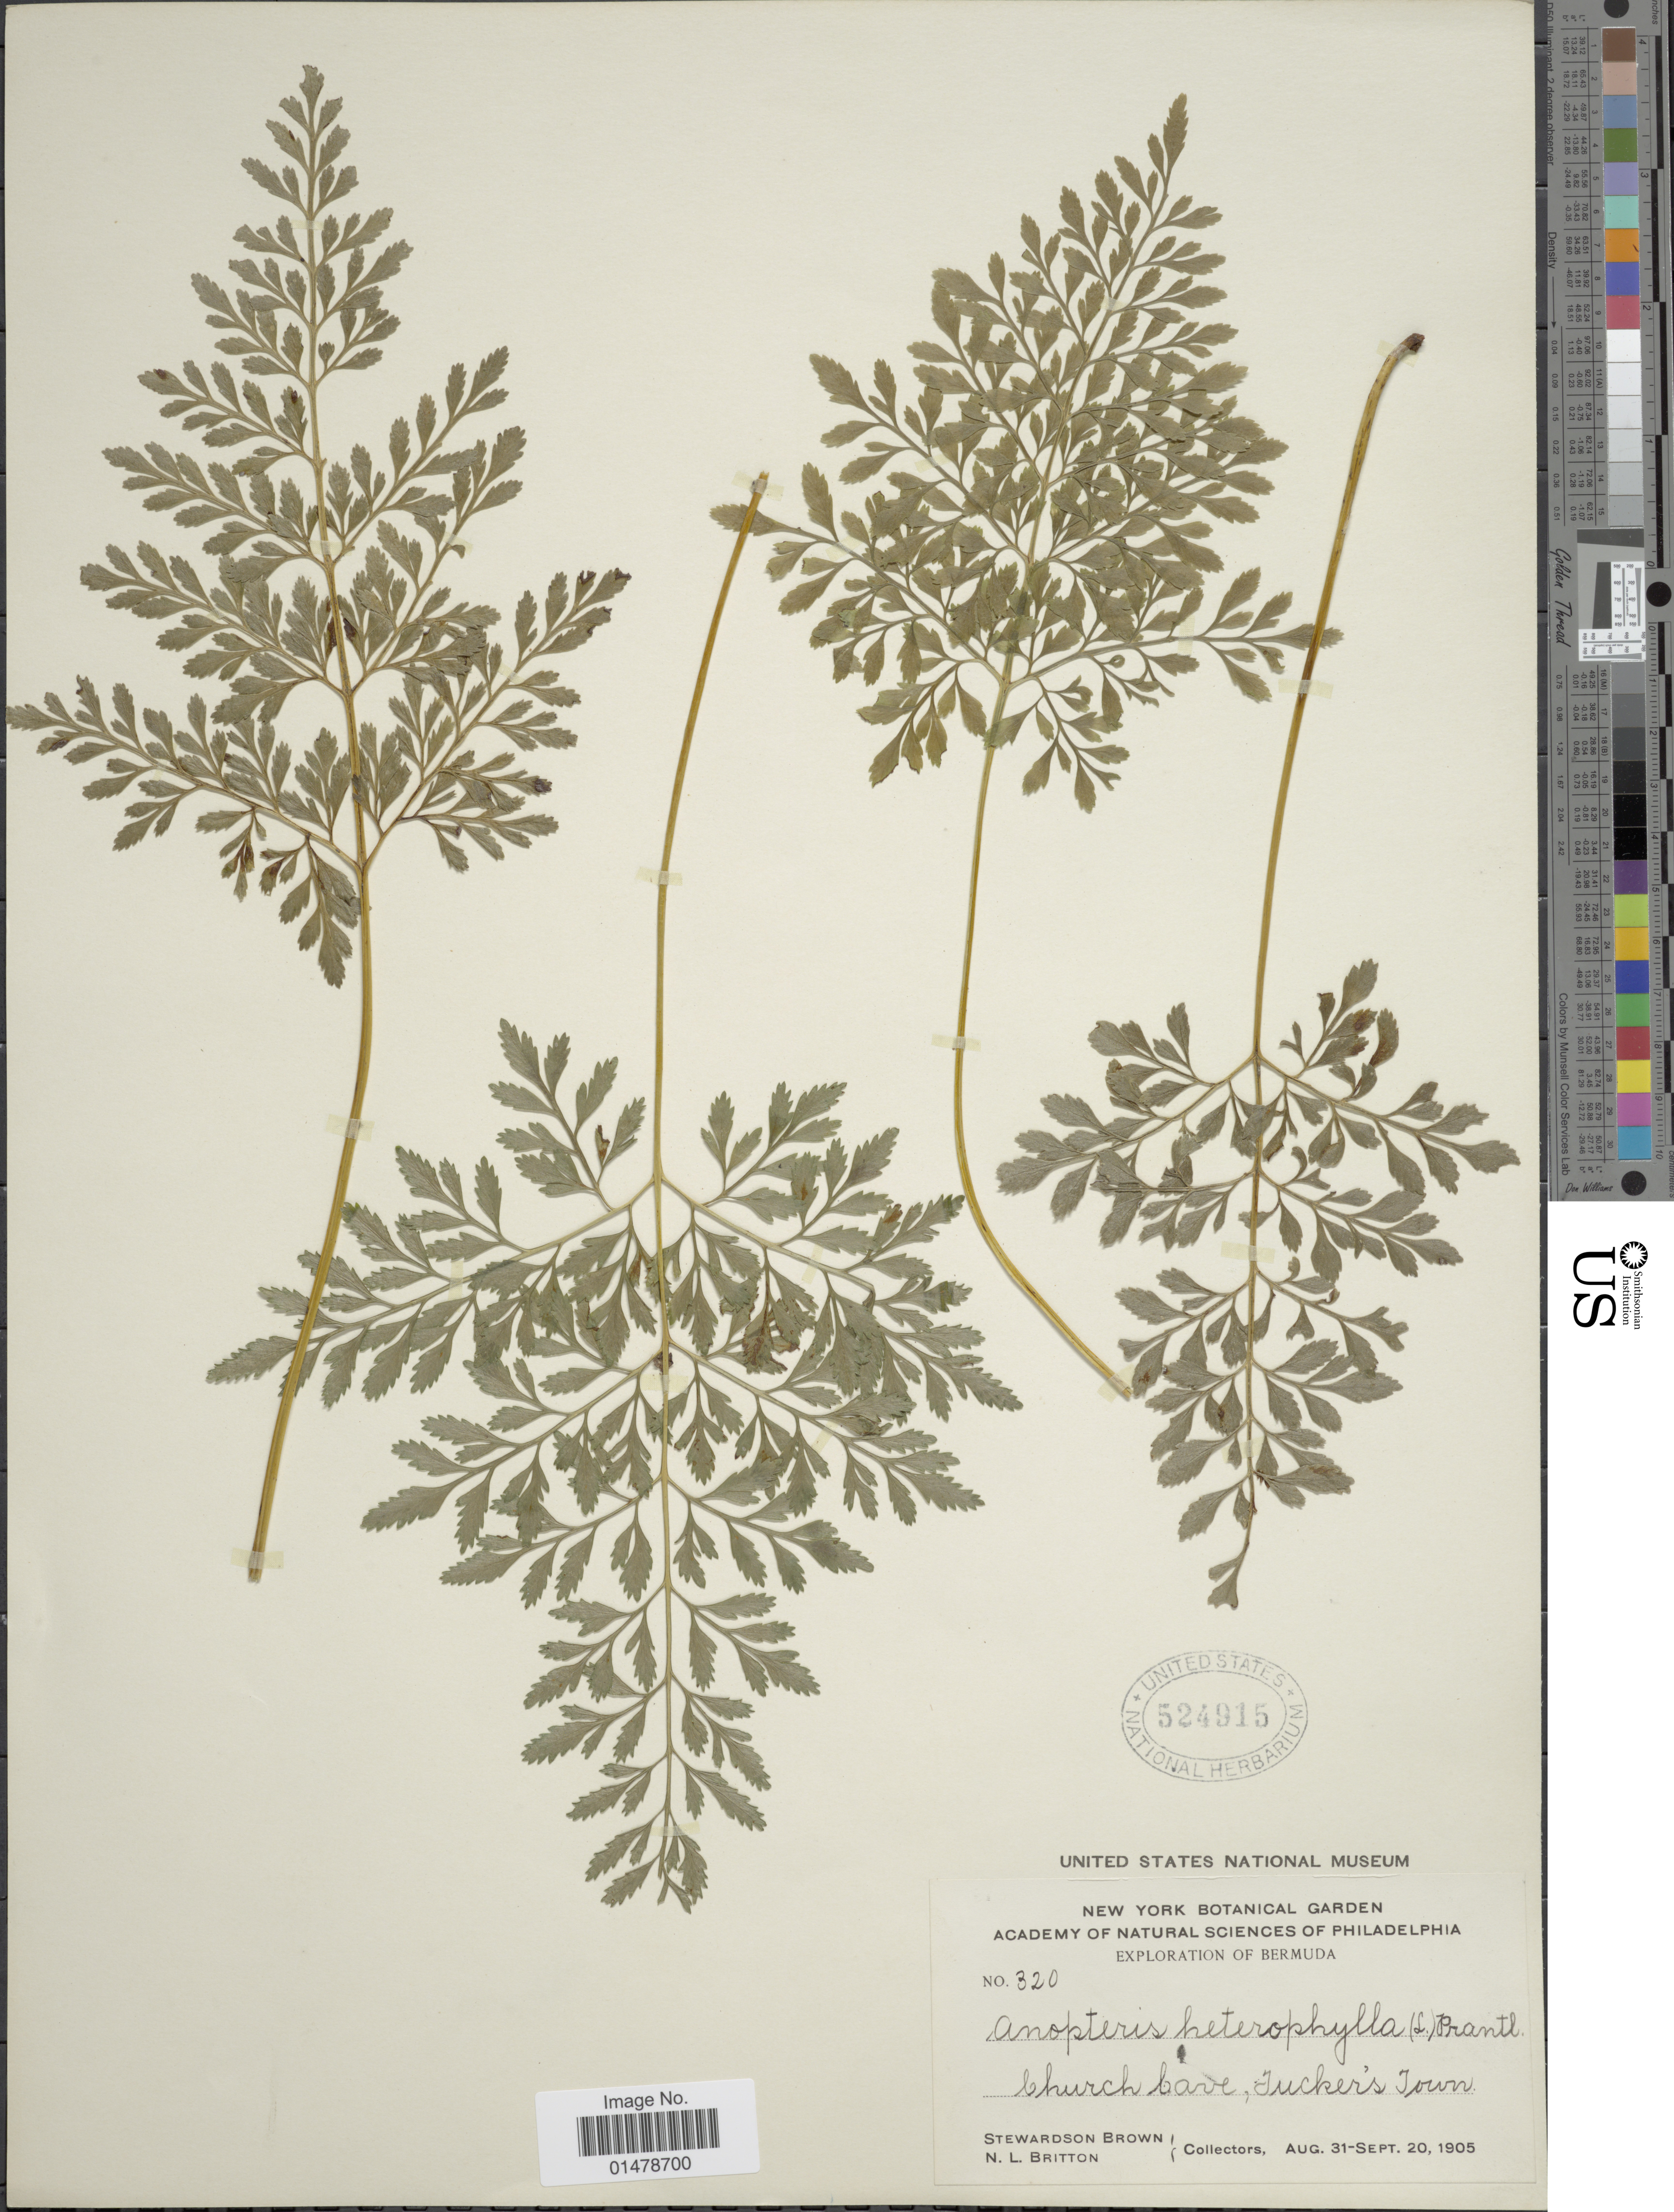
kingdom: Plantae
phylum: Tracheophyta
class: Polypodiopsida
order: Polypodiales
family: Pteridaceae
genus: Pteris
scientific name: Pteris hexagona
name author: (L.) Proctor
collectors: S. Brown & N. Britton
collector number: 320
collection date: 1905-08-31/1905-09-20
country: Bermuda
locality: Church Cave, Tucker's Town.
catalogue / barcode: US 524915